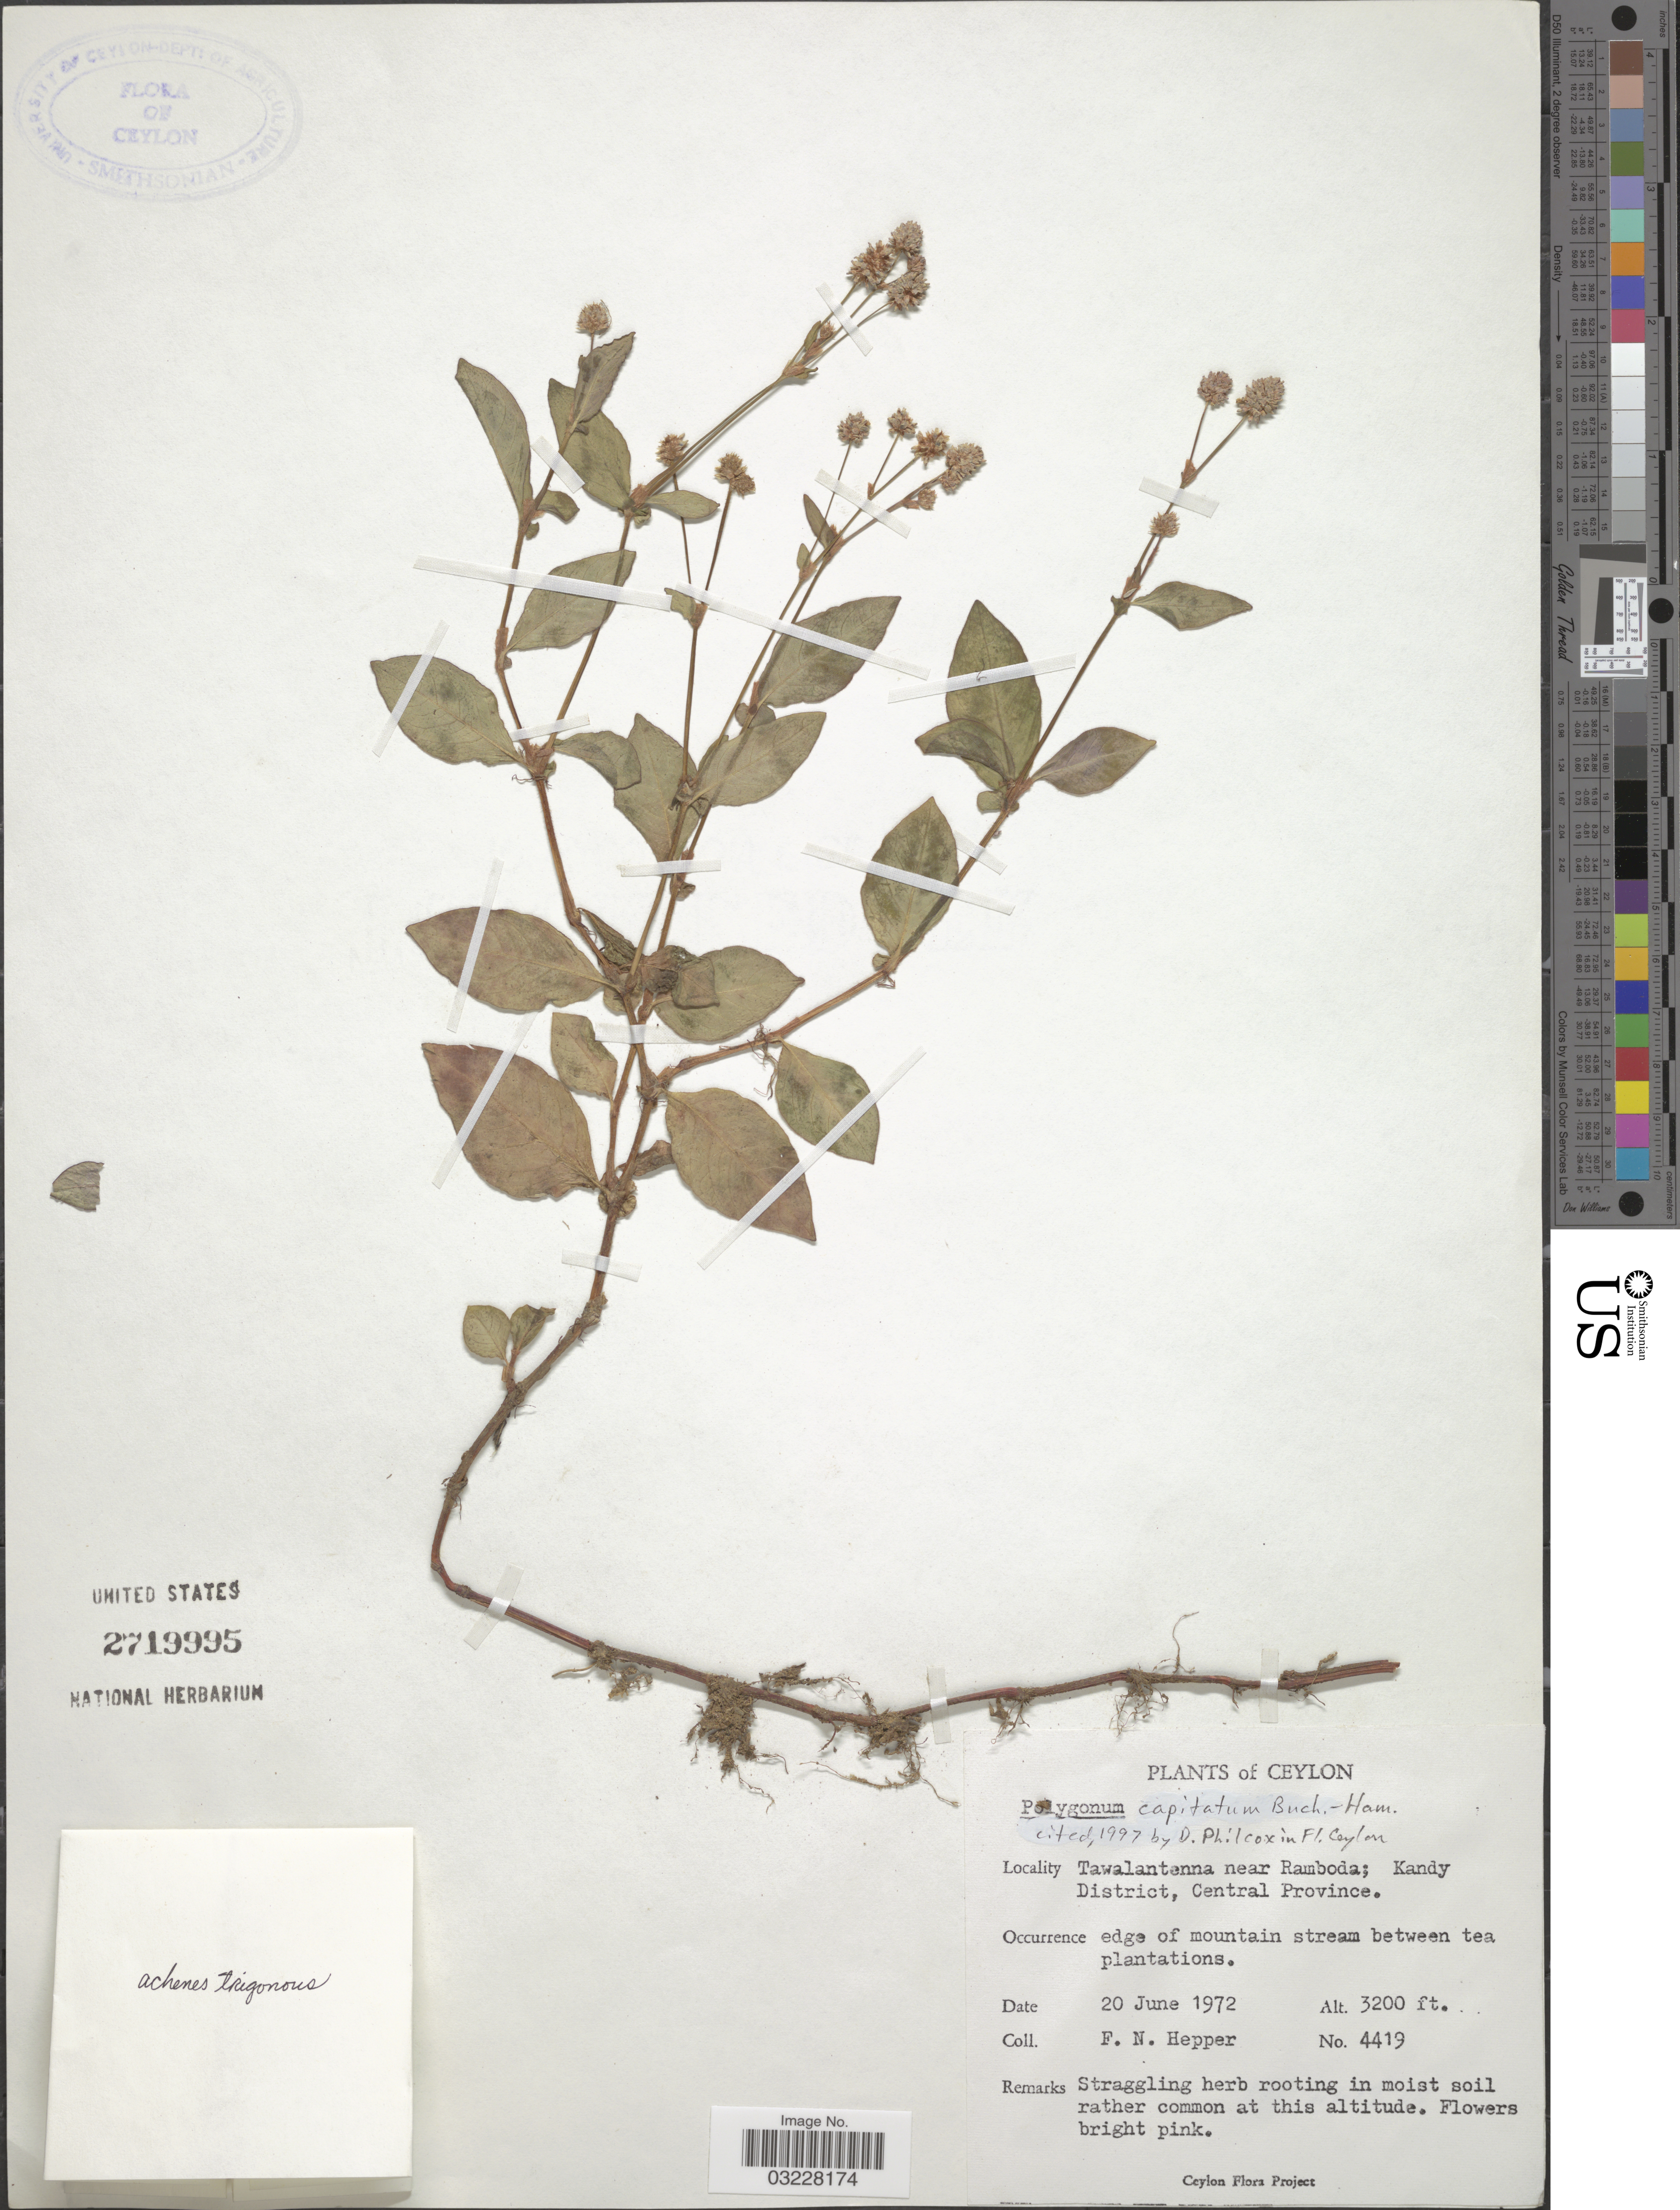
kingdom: Plantae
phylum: Tracheophyta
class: Magnoliopsida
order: Caryophyllales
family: Polygonaceae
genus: Polygonum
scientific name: Polygonum capitatum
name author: Buch.-Ham. ex D. Don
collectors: F. Hepper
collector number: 4419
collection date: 1972-06-20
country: Sri Lanka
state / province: Central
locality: Ceylon. Tawalantenna near Romboda; Kandy District, edge of mountain stream between tea plantations.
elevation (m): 975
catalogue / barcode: US 2719995